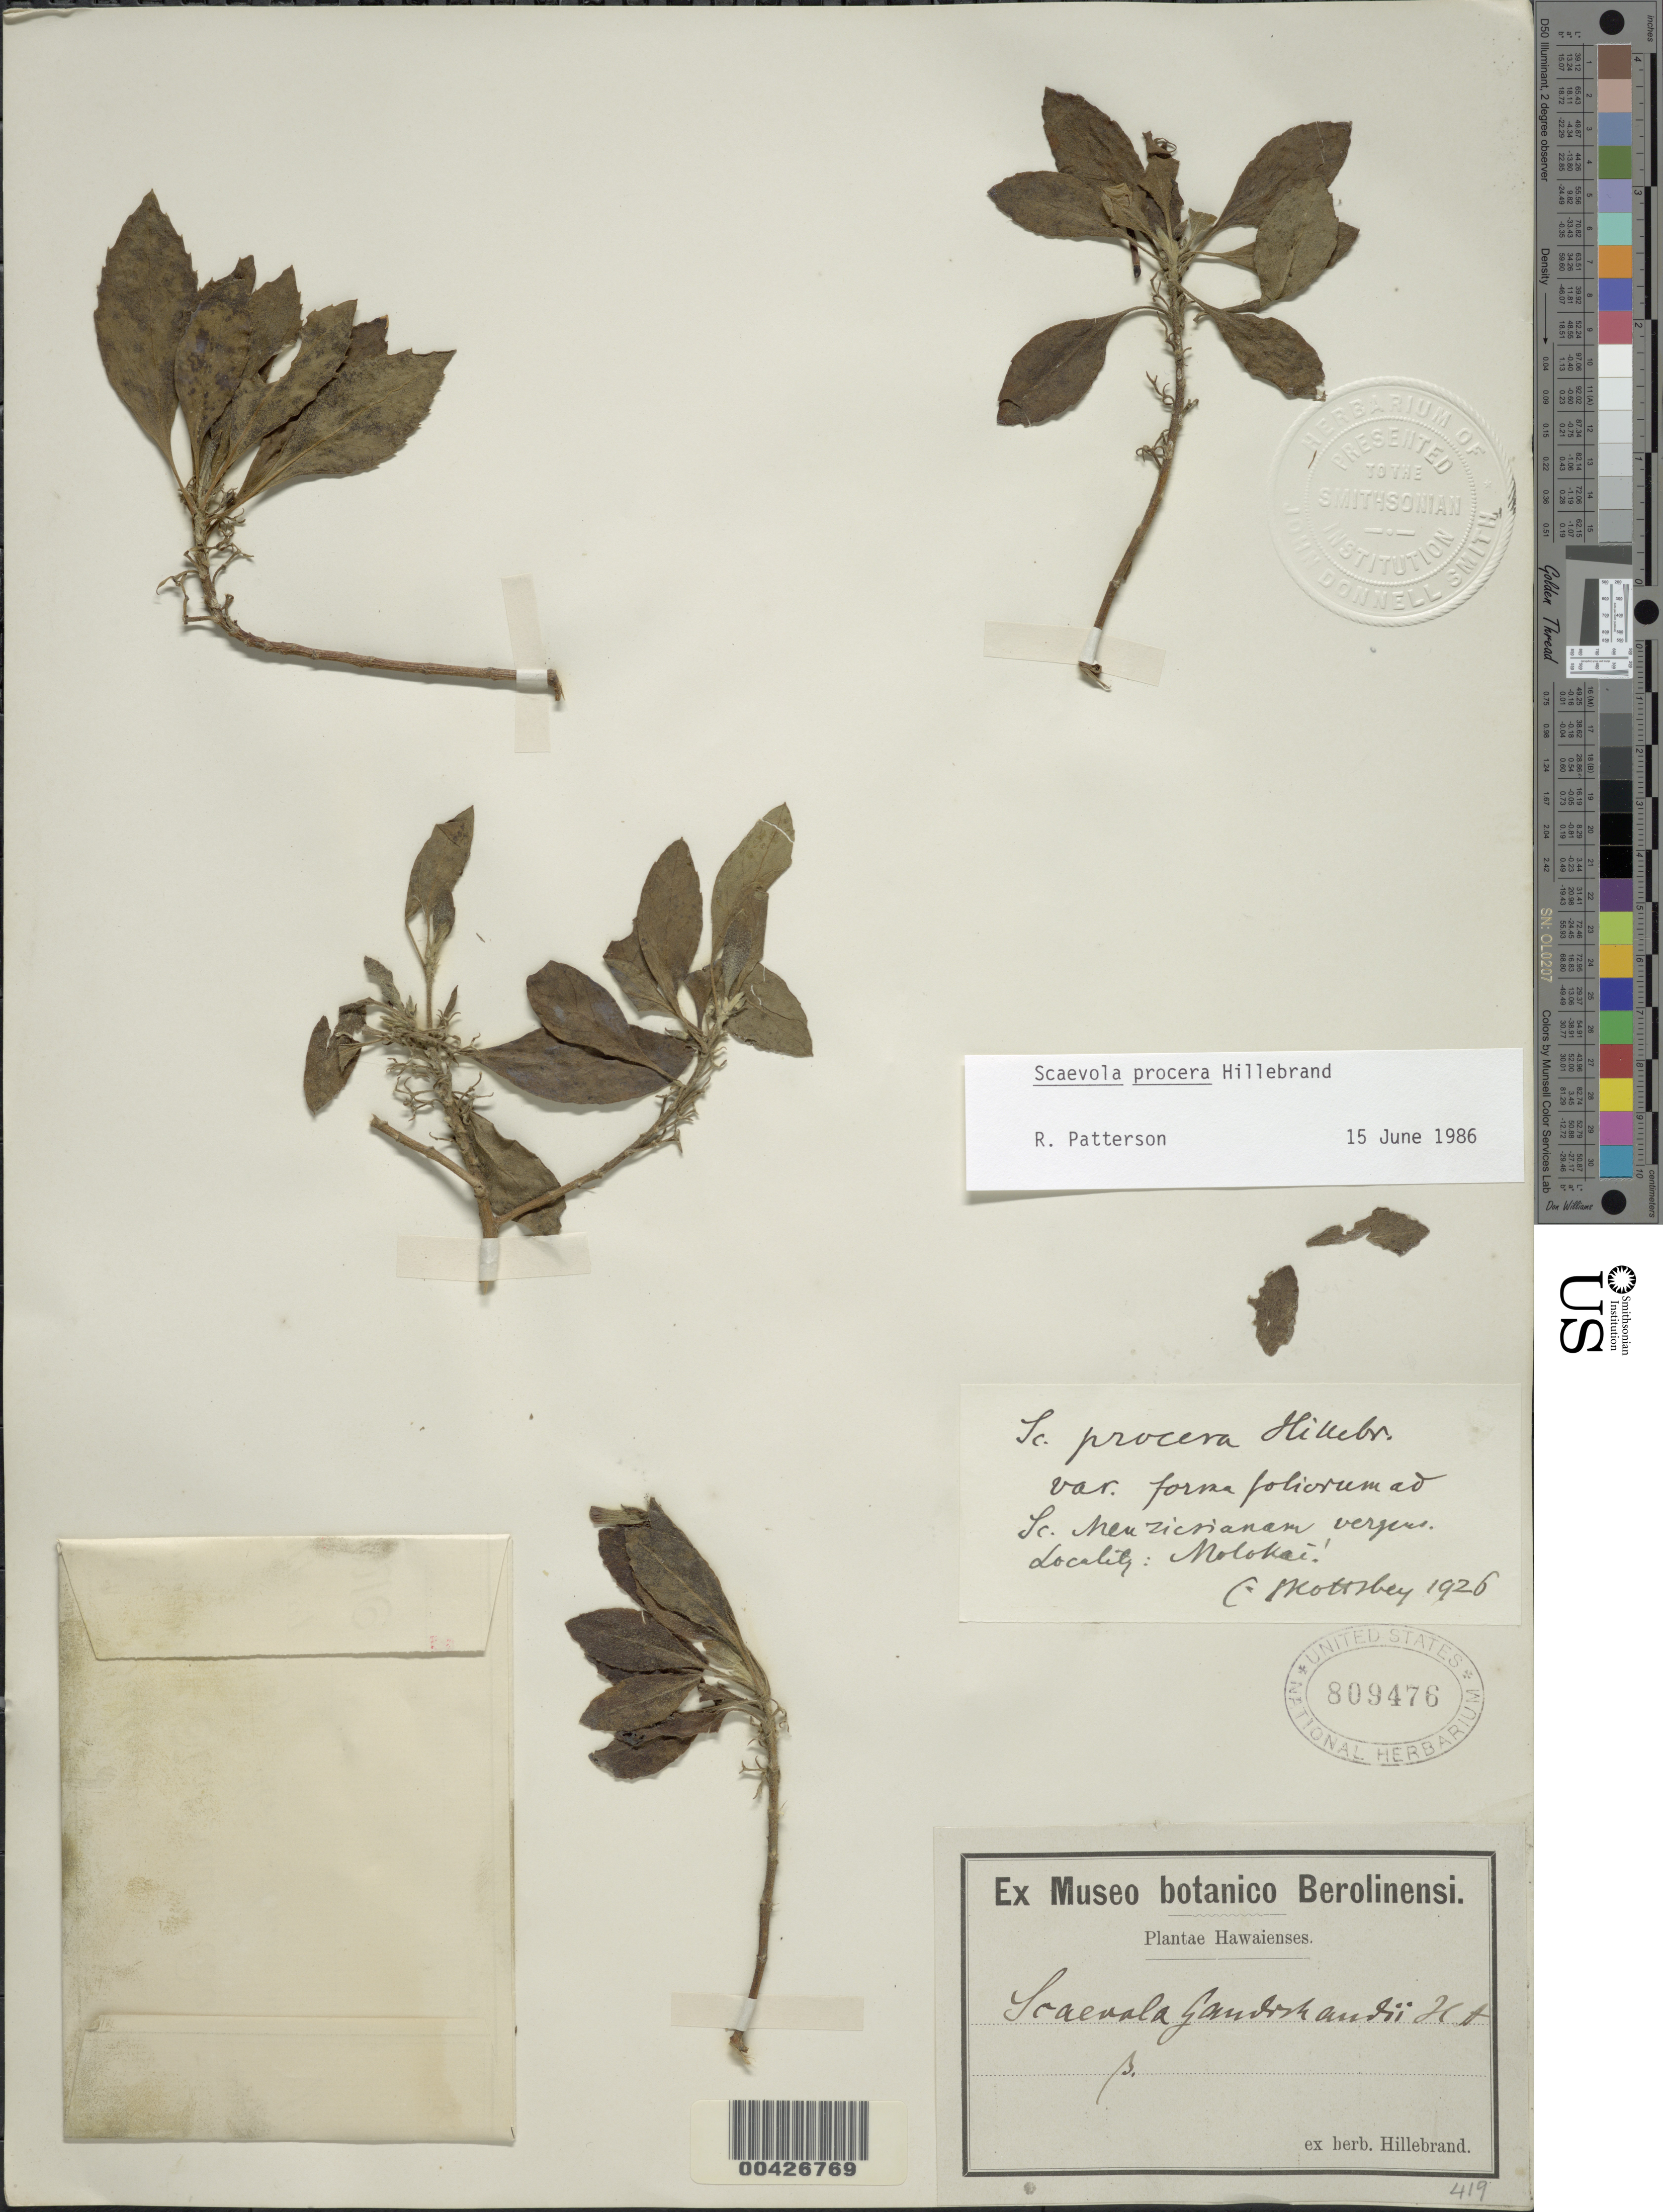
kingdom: Plantae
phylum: Tracheophyta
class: Magnoliopsida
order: Asterales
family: Goodeniaceae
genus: Scaevola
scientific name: Scaevola procera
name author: Hillebr.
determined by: Patterson, R.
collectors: W. Hillebrand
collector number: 419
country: United States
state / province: Hawaii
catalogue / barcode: US 809476